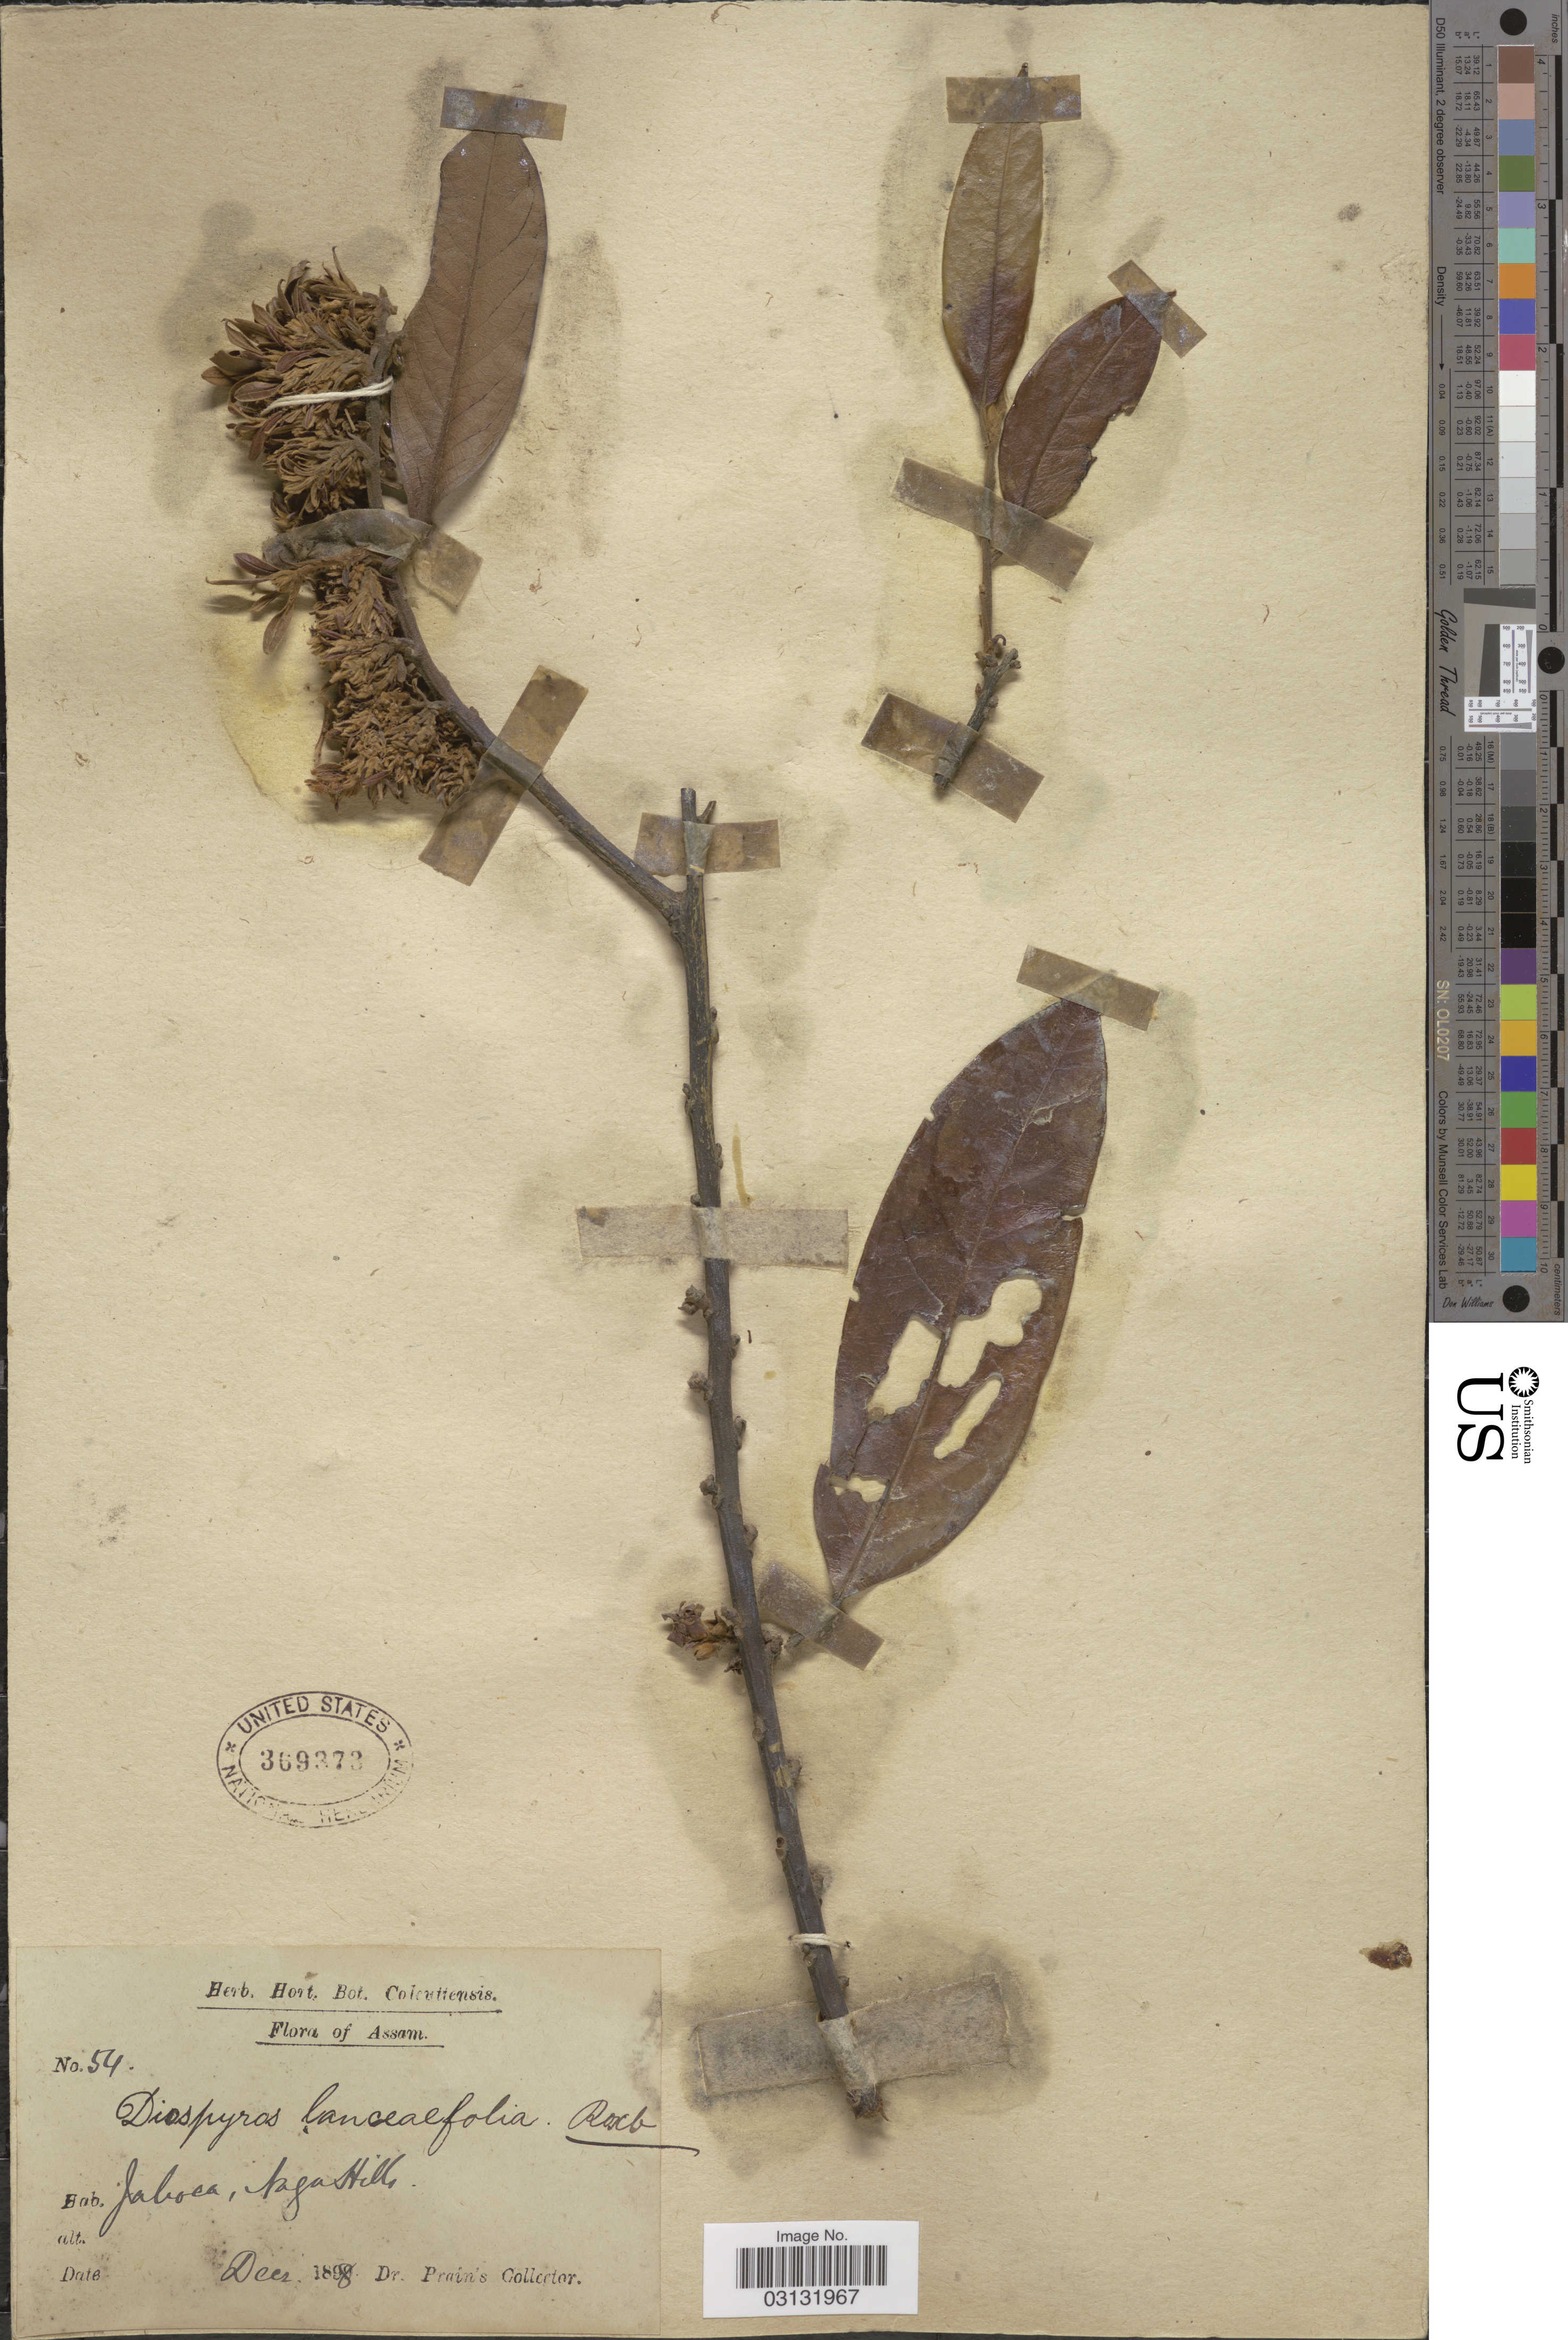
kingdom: Plantae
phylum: Tracheophyta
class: Magnoliopsida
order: Ericales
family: Ebenaceae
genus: Diospyros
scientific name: Diospyros lanceifolia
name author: Roxb.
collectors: Dr. Prain's collector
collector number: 54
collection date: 1898-12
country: India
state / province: Assam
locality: Jaboca, Naga Hills.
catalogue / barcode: US 369373